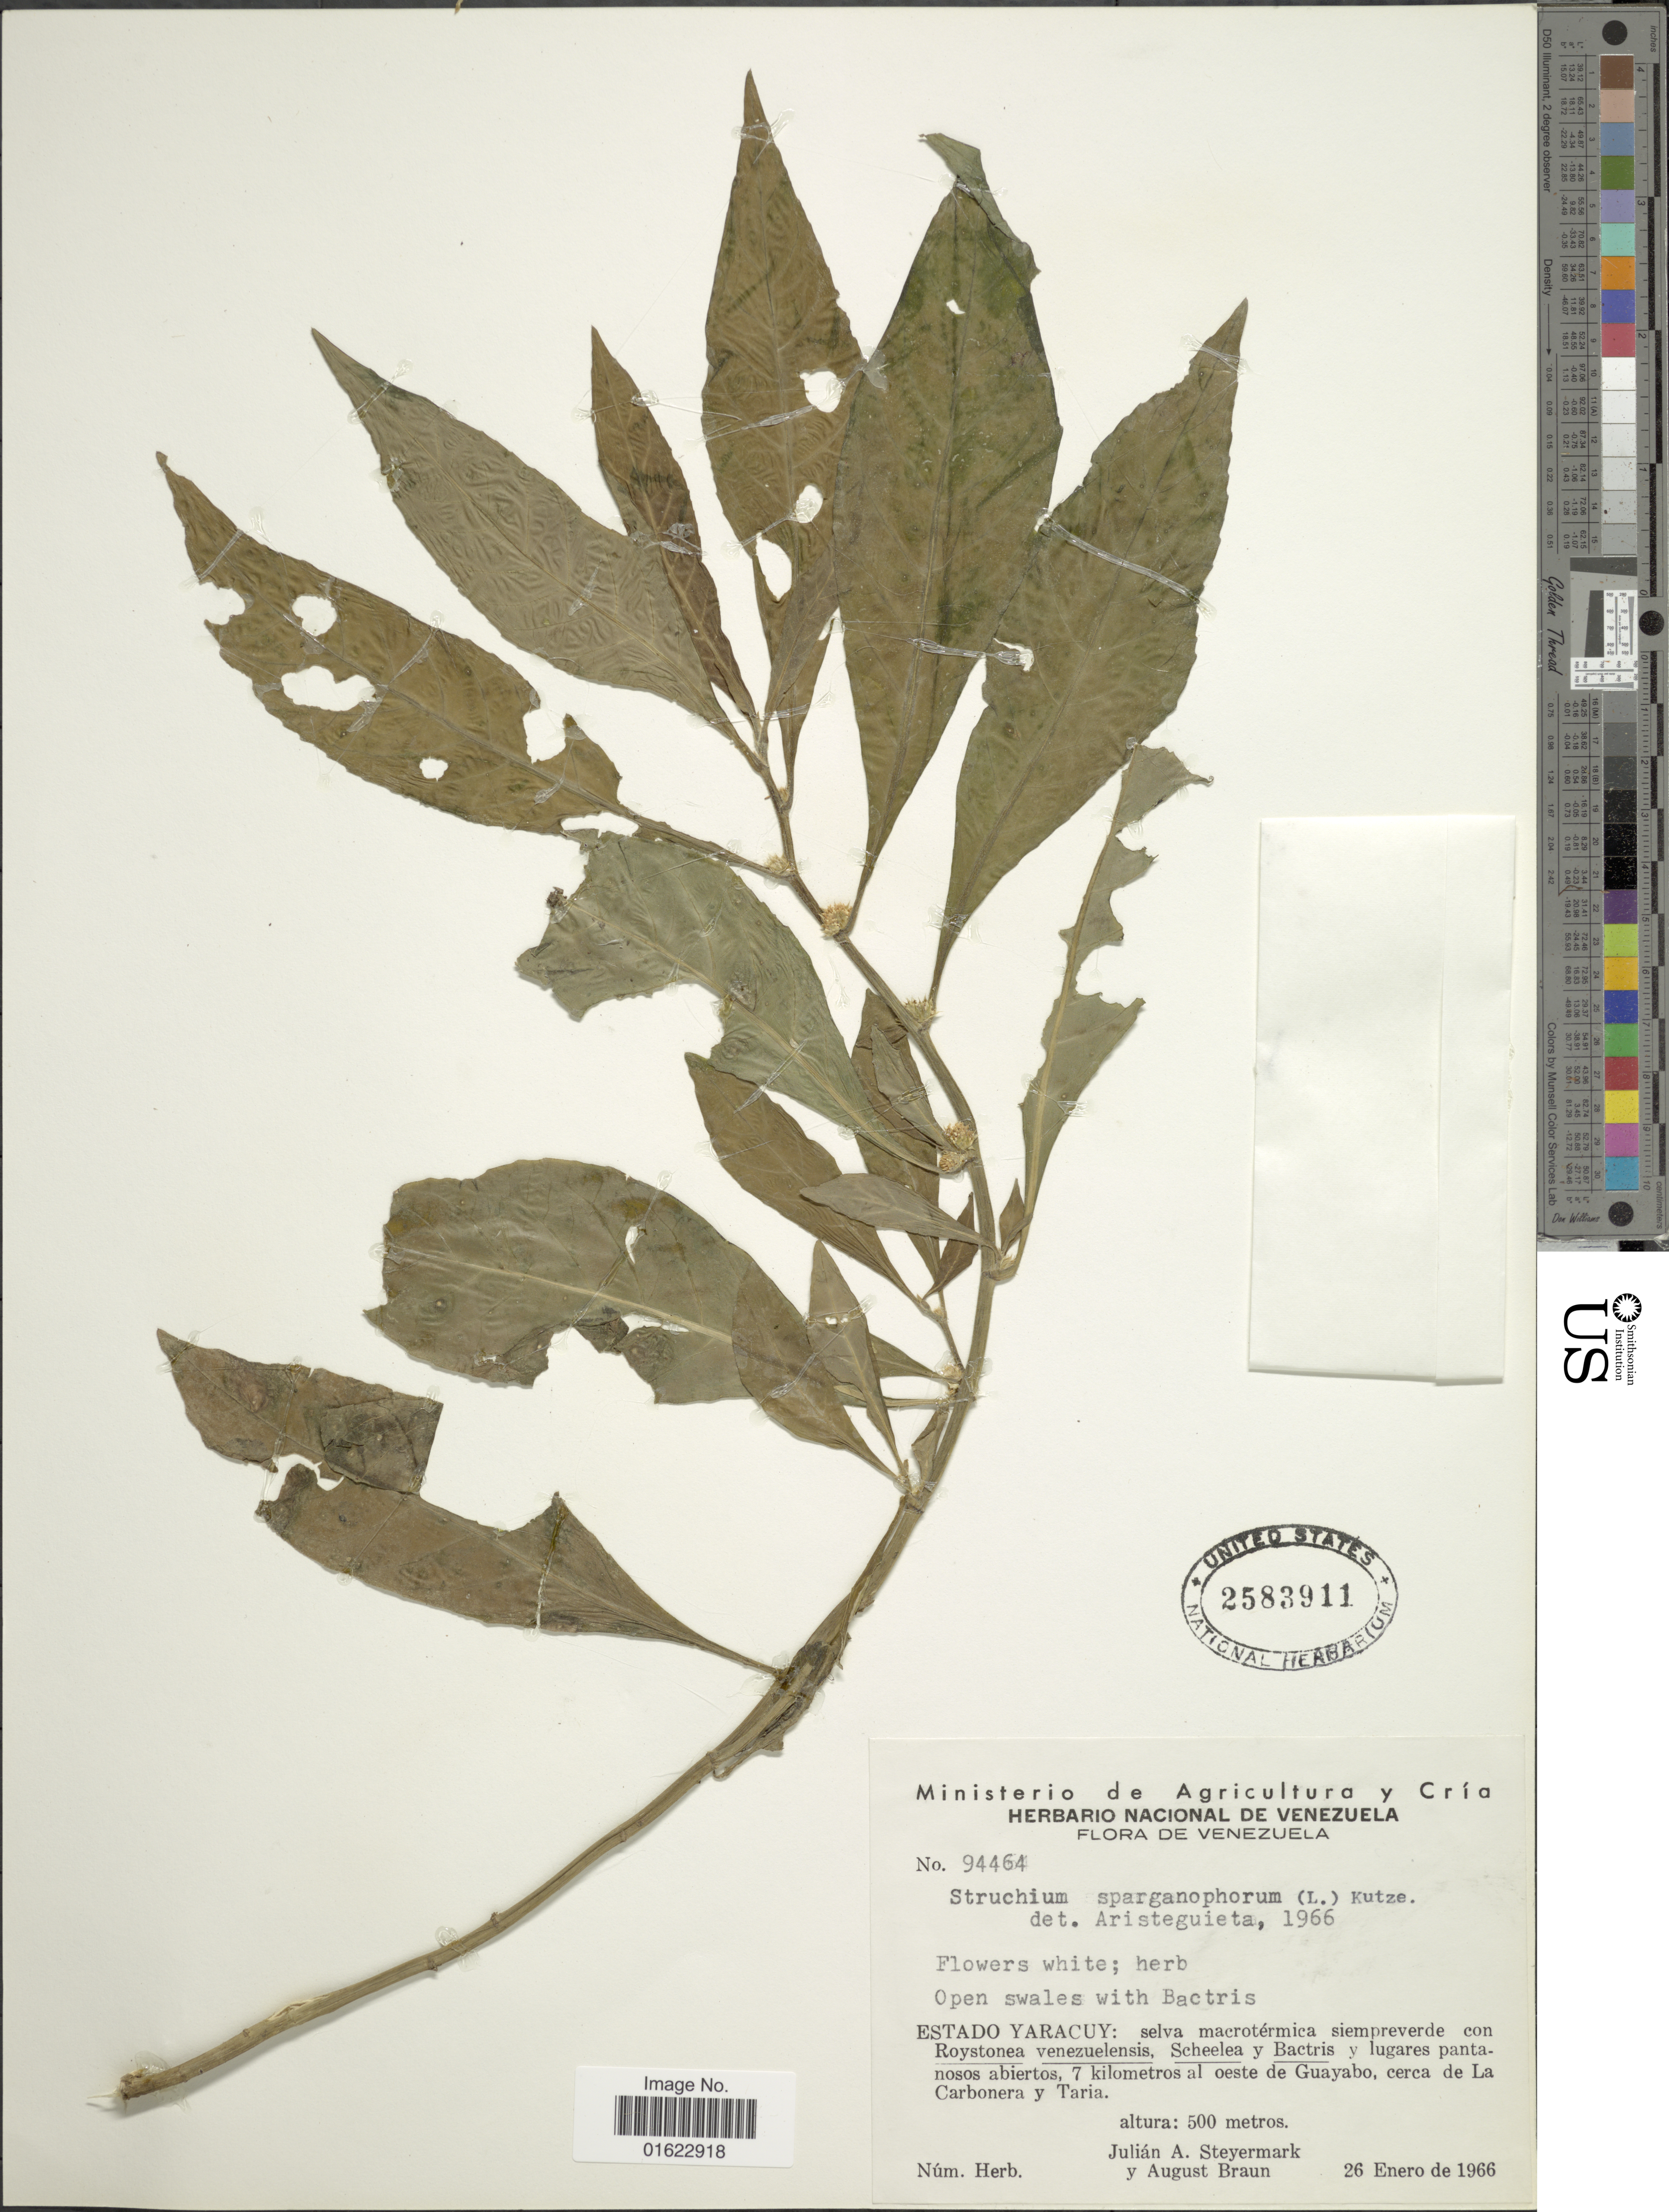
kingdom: Plantae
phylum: Tracheophyta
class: Magnoliopsida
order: Asterales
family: Asteraceae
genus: Struchium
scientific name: Struchium sparganophorum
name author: (L.) Kuntze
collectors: J. Steyermark & A. Braun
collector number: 94464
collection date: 1966-01-26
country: Venezuela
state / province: Yaracuy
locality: Venezuela. Estado Yaracuy: 7 kilometros al oeste de Guayabo , cerca de La Carbonera y Taria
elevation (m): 500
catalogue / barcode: US 2583911